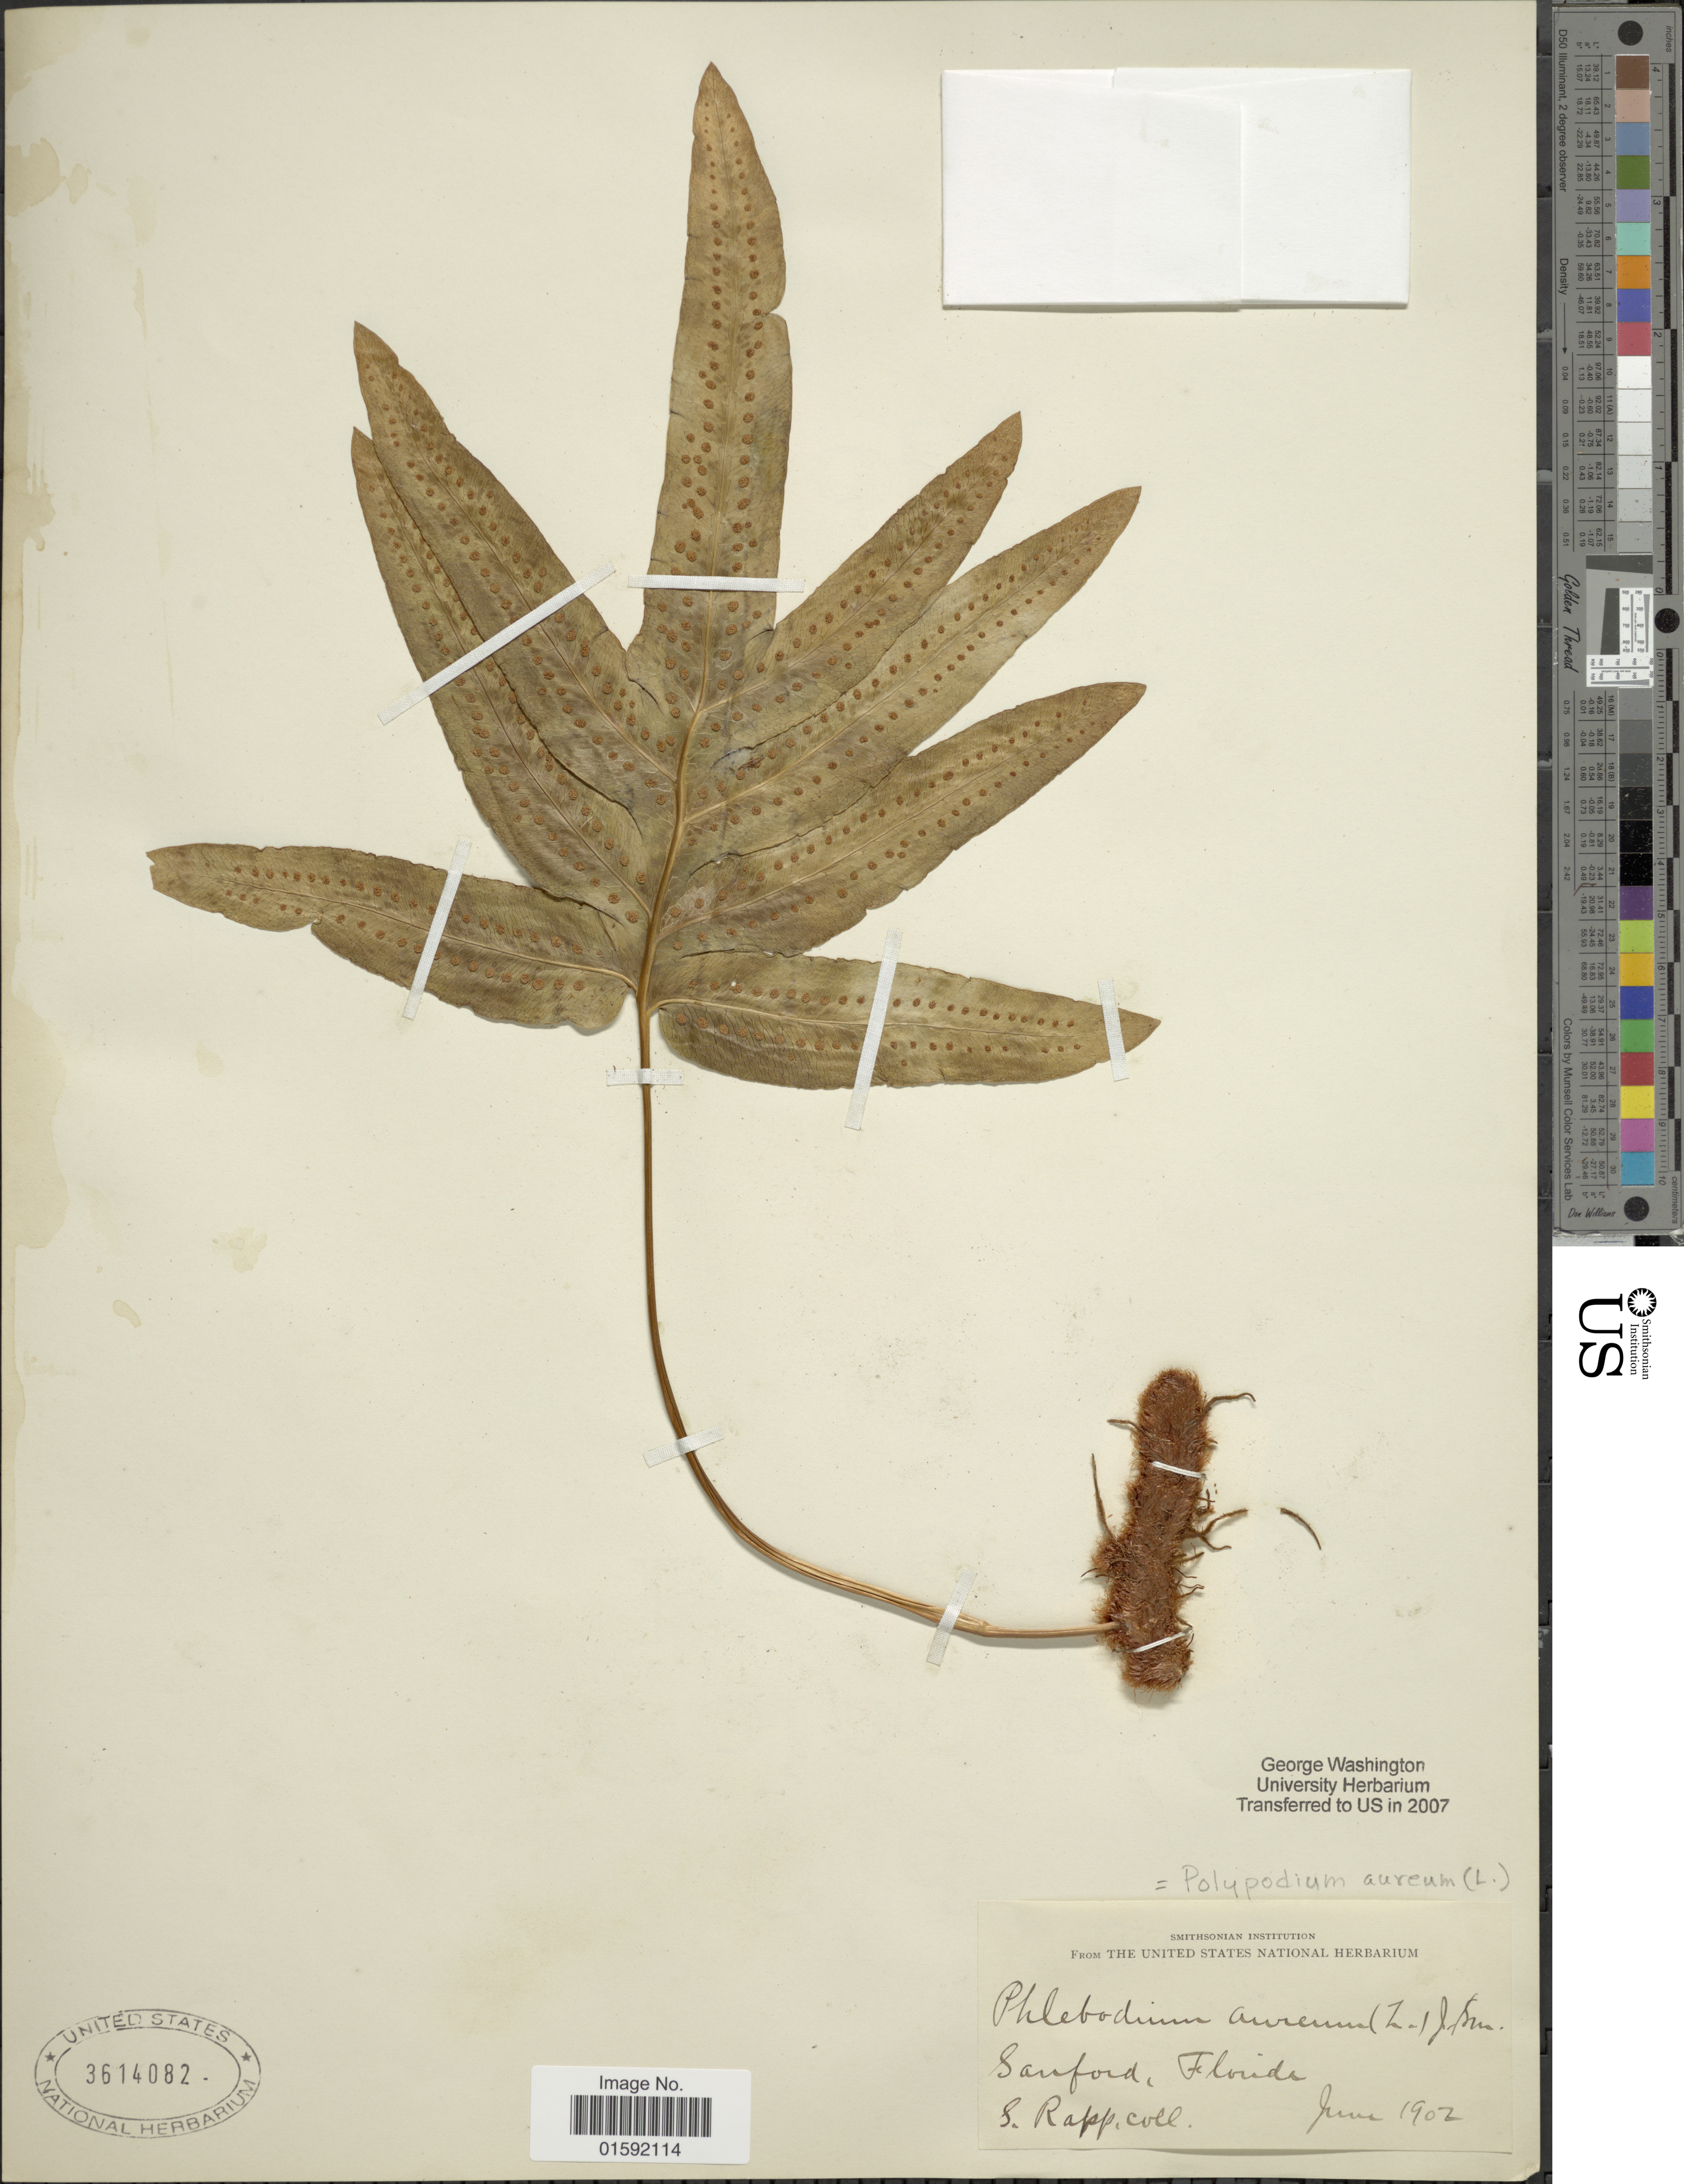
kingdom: Plantae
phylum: Tracheophyta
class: Polypodiopsida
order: Polypodiales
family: Polypodiaceae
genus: Phlebodium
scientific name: Phlebodium aureum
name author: (L.) J. Sm.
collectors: S. Rapp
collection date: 1902-06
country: United States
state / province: Florida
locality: Sauford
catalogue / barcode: US 3614082